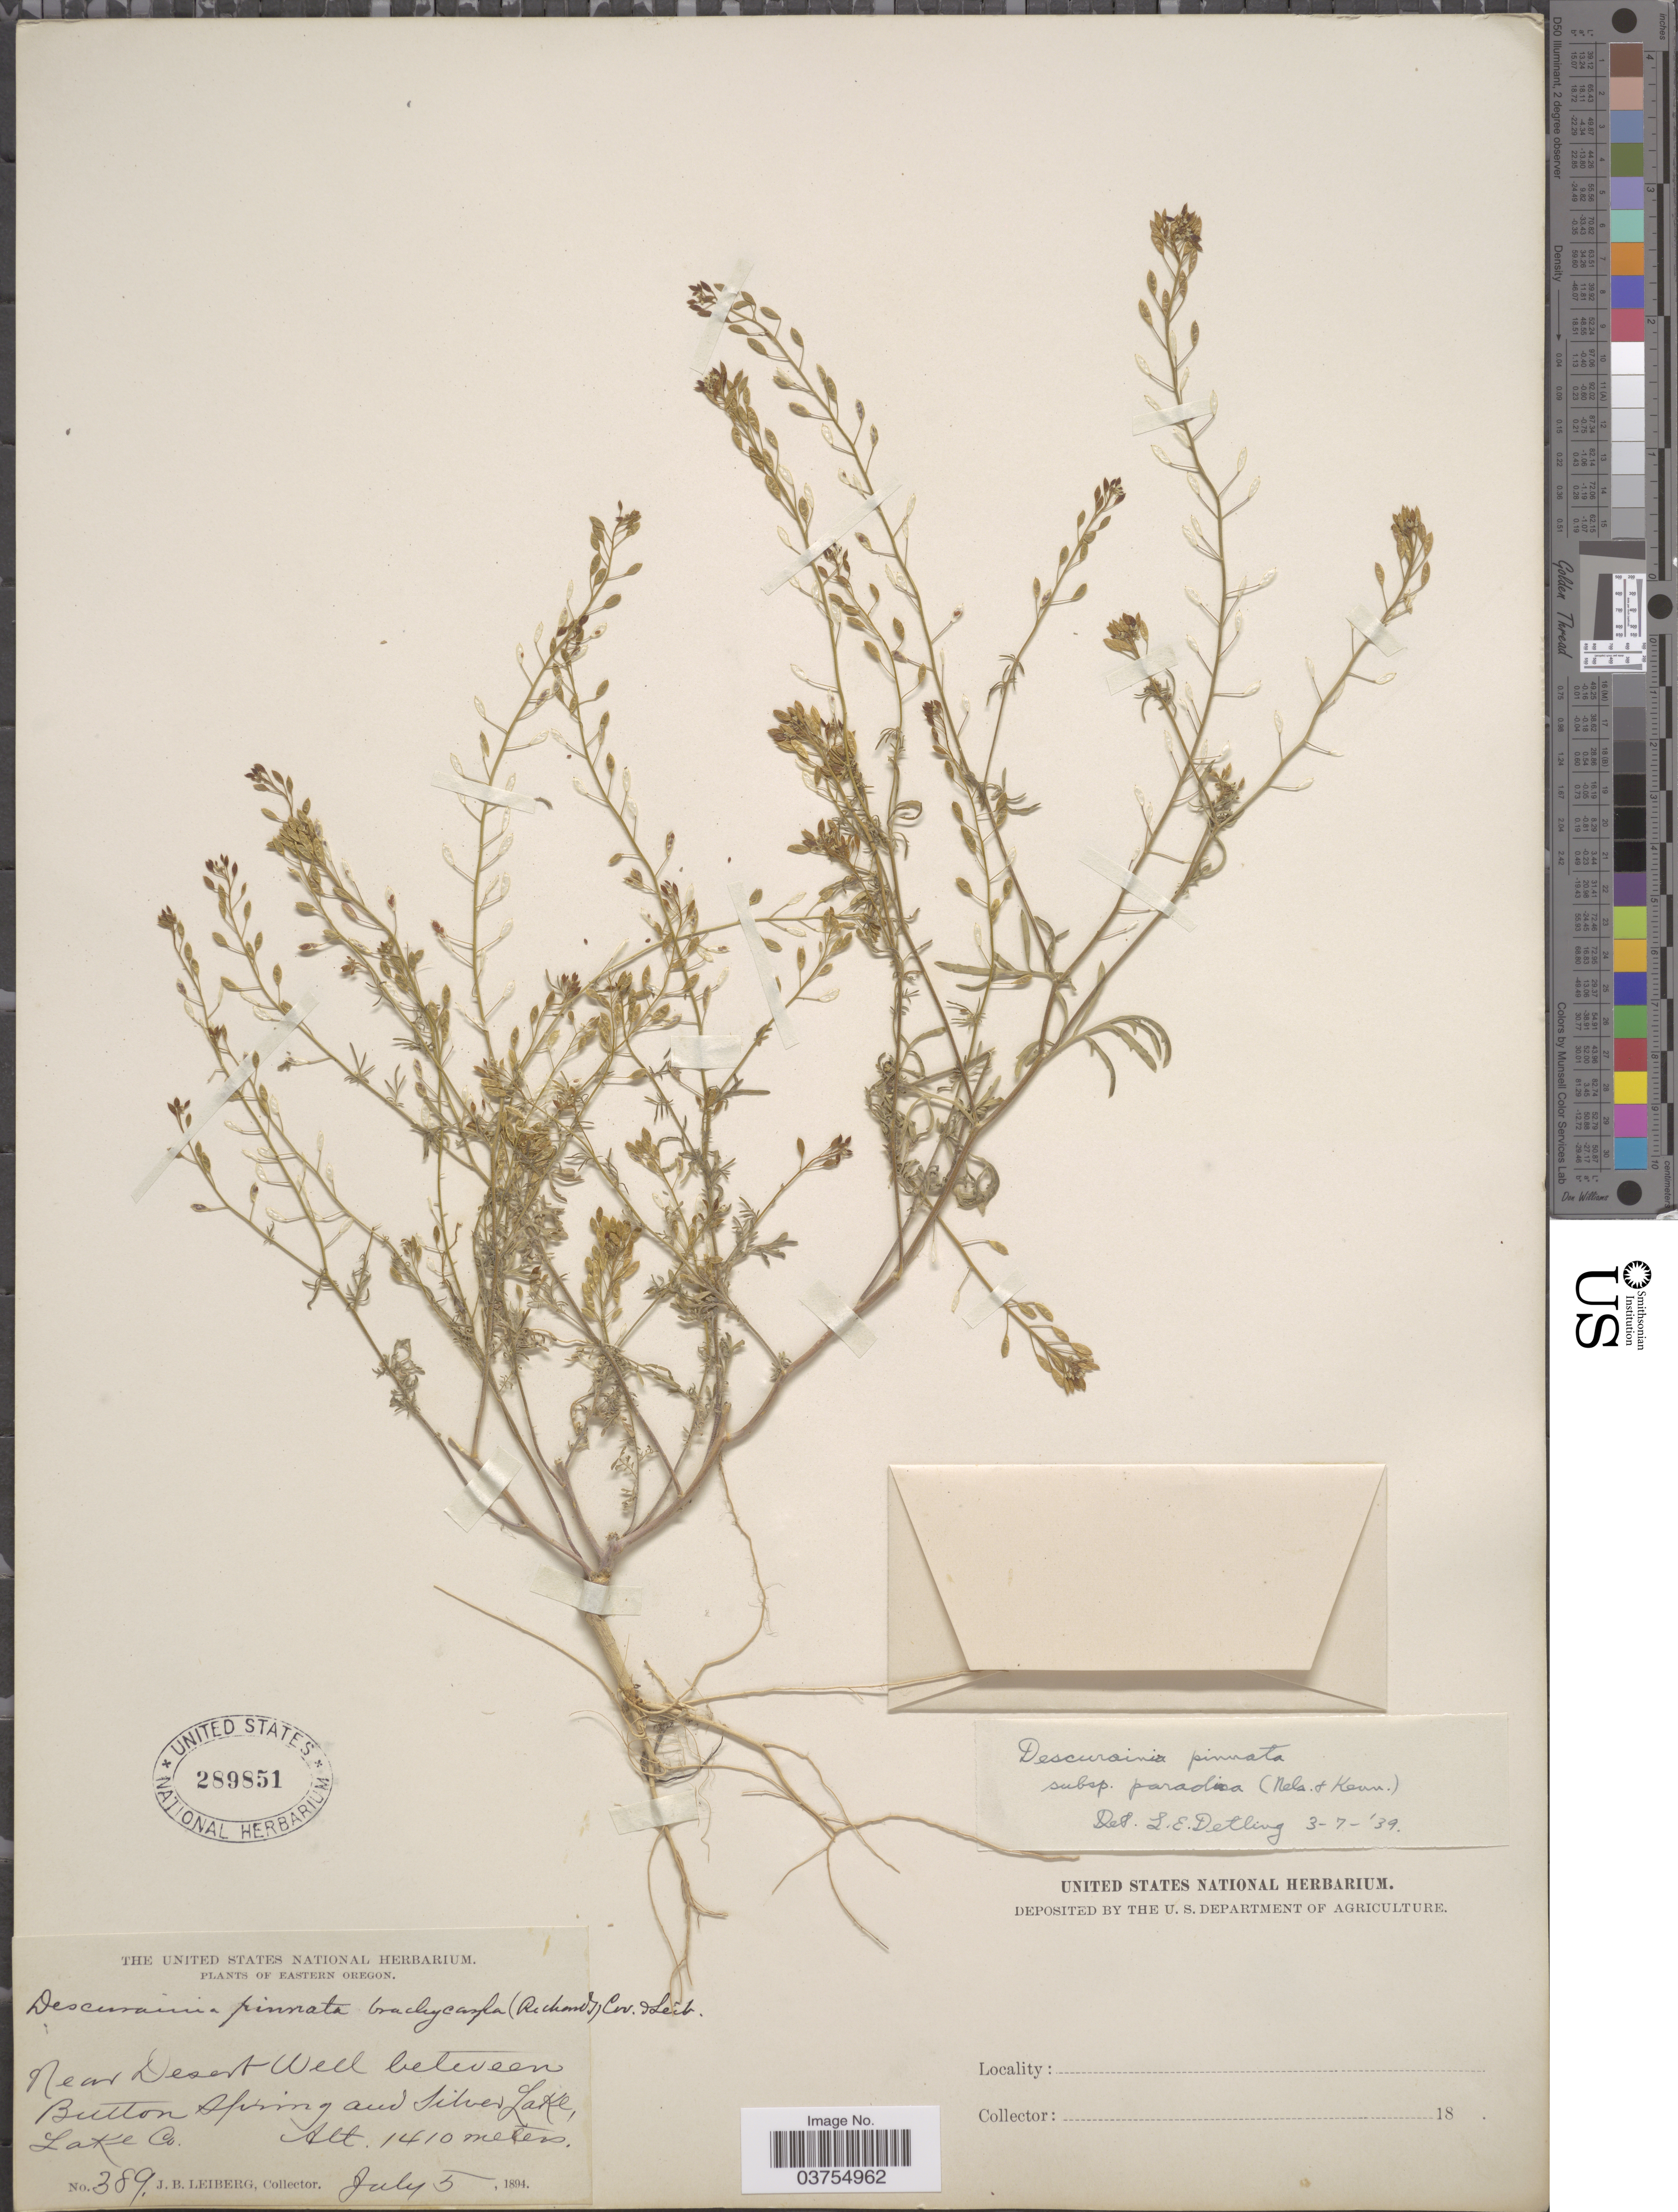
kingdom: Plantae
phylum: Tracheophyta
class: Magnoliopsida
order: Brassicales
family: Brassicaceae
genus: Descurainia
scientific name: Descurainia pinnata subsp. paradisa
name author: (A. Nelson & P.B. Kenn.) Detling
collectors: J. B. Leiberg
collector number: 389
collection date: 1894-07-05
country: United States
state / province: Oregon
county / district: Lake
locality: Eastern Oregon. Near Desert Well between Button Spring and Silver Lake, Lake Co.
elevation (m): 1410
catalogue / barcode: US 289851